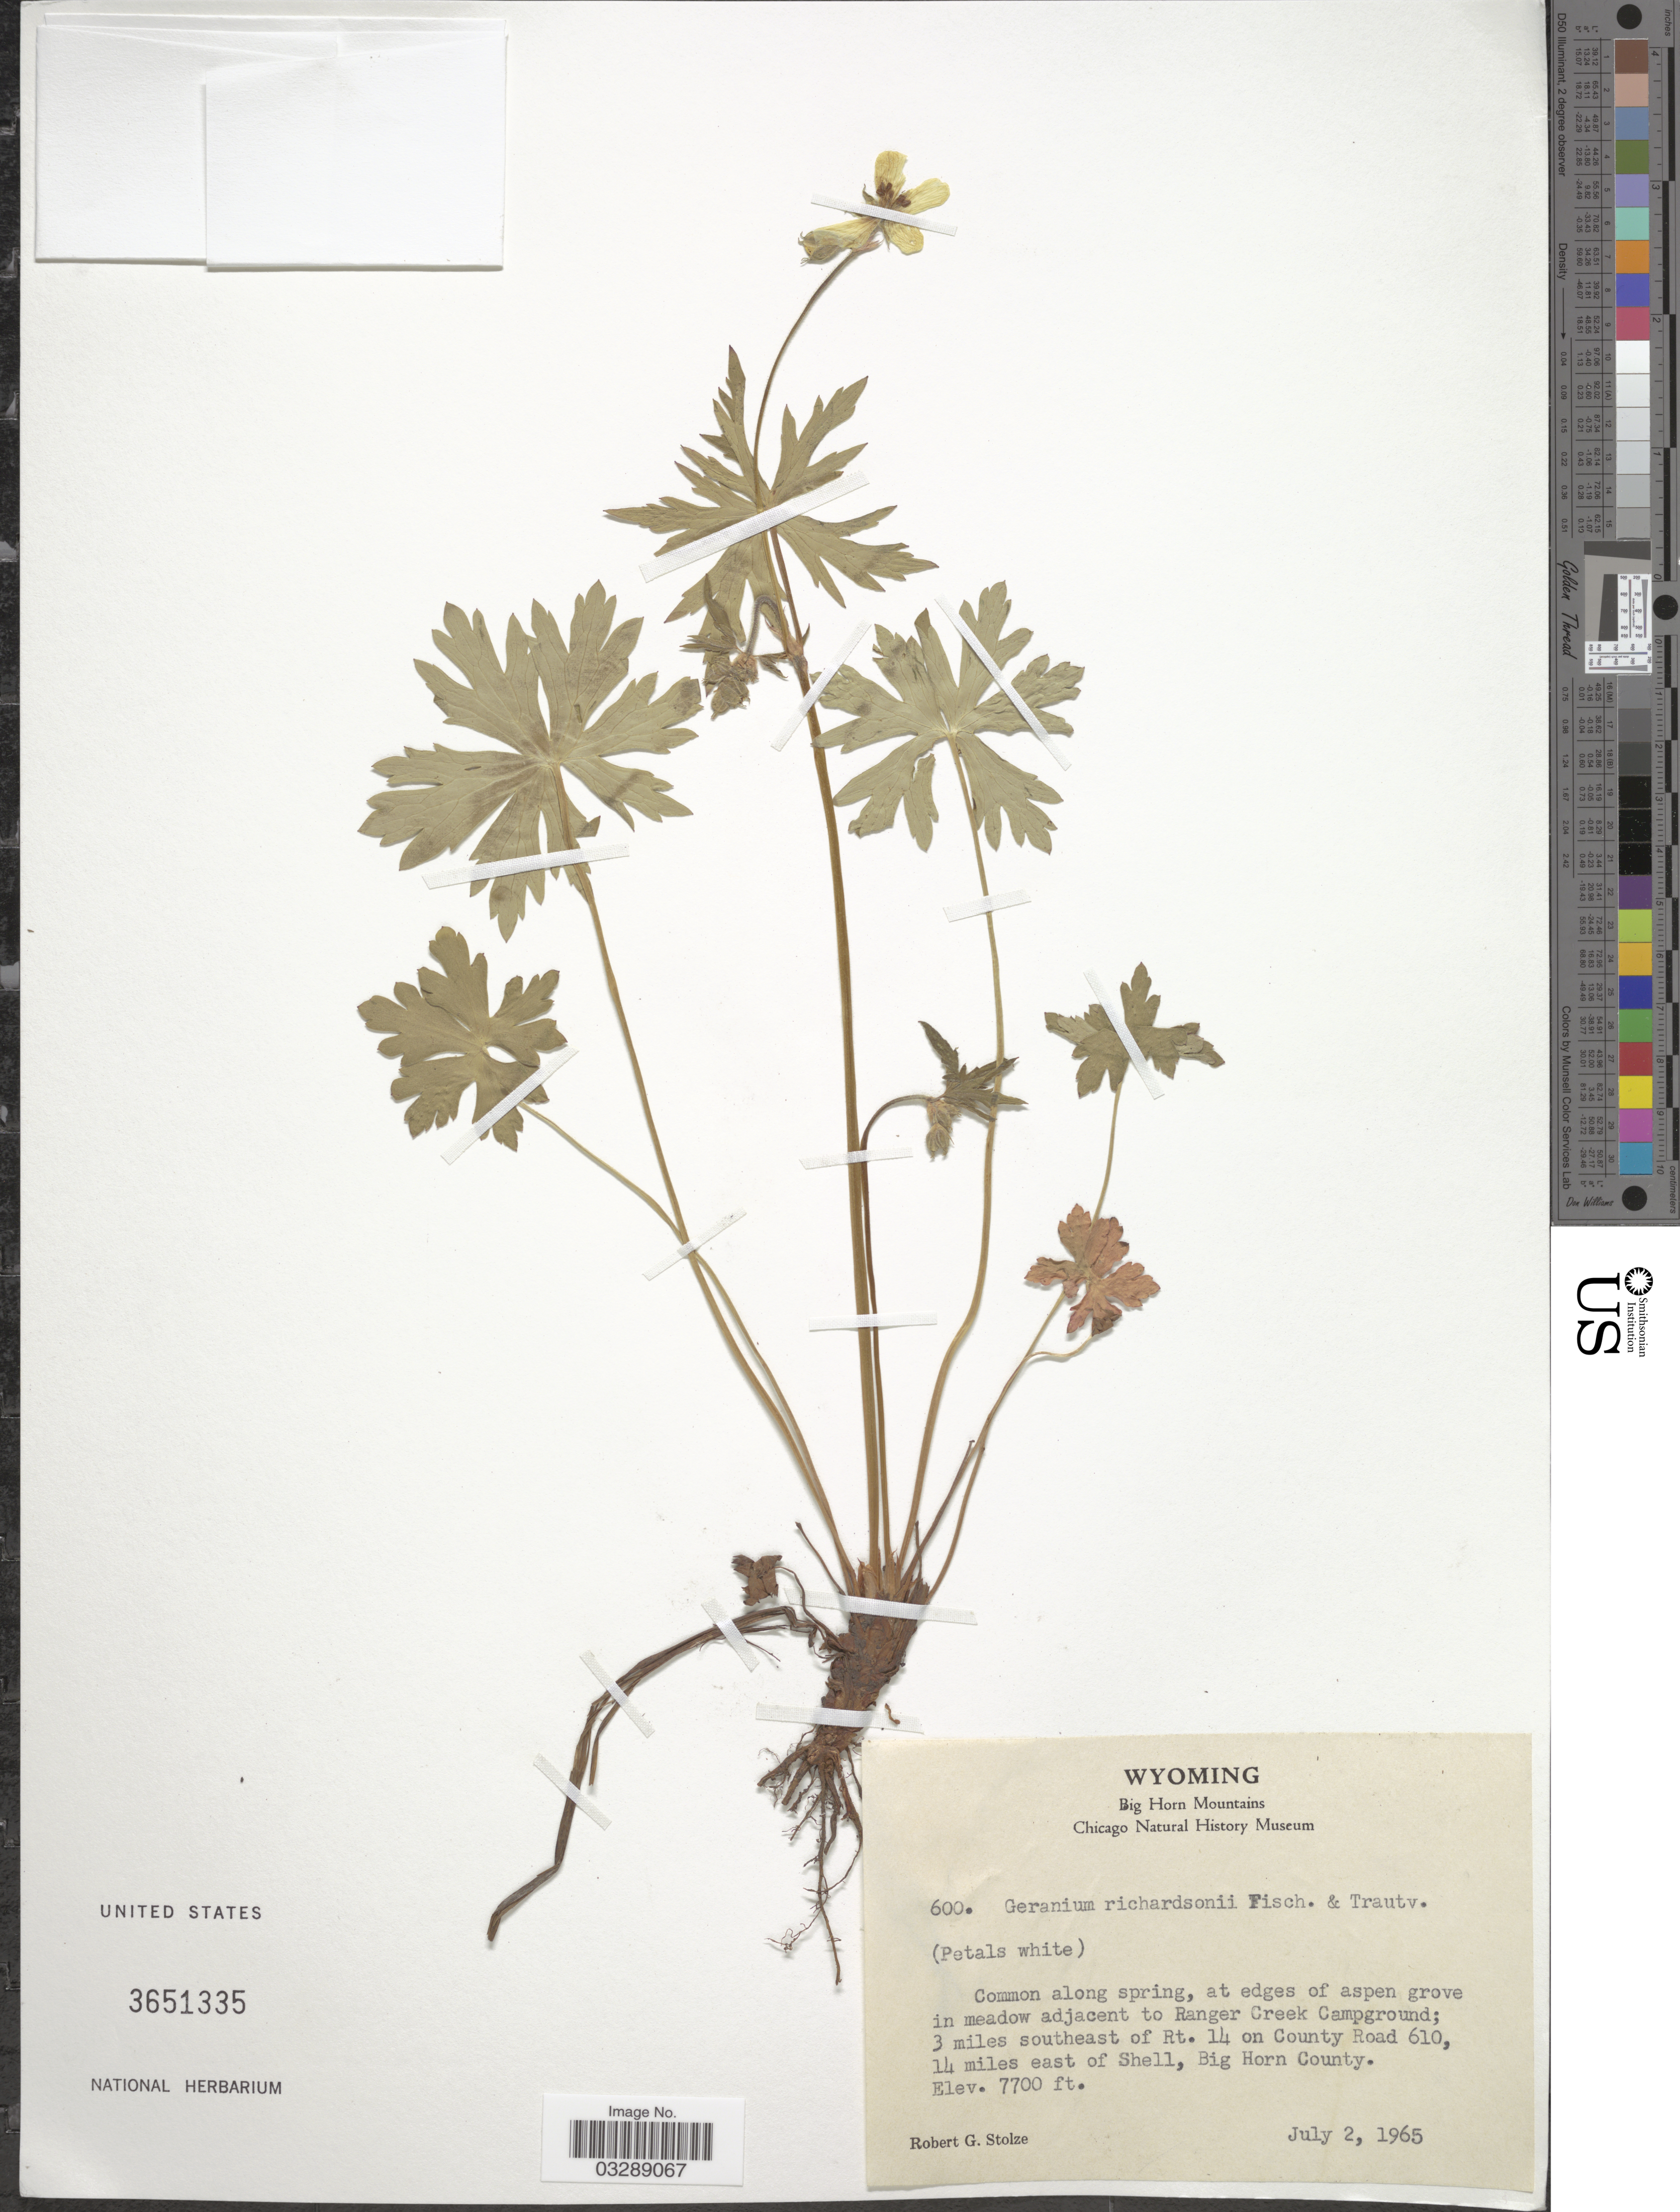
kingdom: Plantae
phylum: Tracheophyta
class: Magnoliopsida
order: Geraniales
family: Geraniaceae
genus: Geranium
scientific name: Geranium richardsonii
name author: Fisch. & Trautv.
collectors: R. G. Stolze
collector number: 600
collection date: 1965-07-02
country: United States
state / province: Wyoming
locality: Ranger Creek Campground; 3 miles southeast of Rt. 14 on County Road 610, 14 miles east of Shell, Big Horn County.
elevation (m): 2347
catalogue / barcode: US 3651335